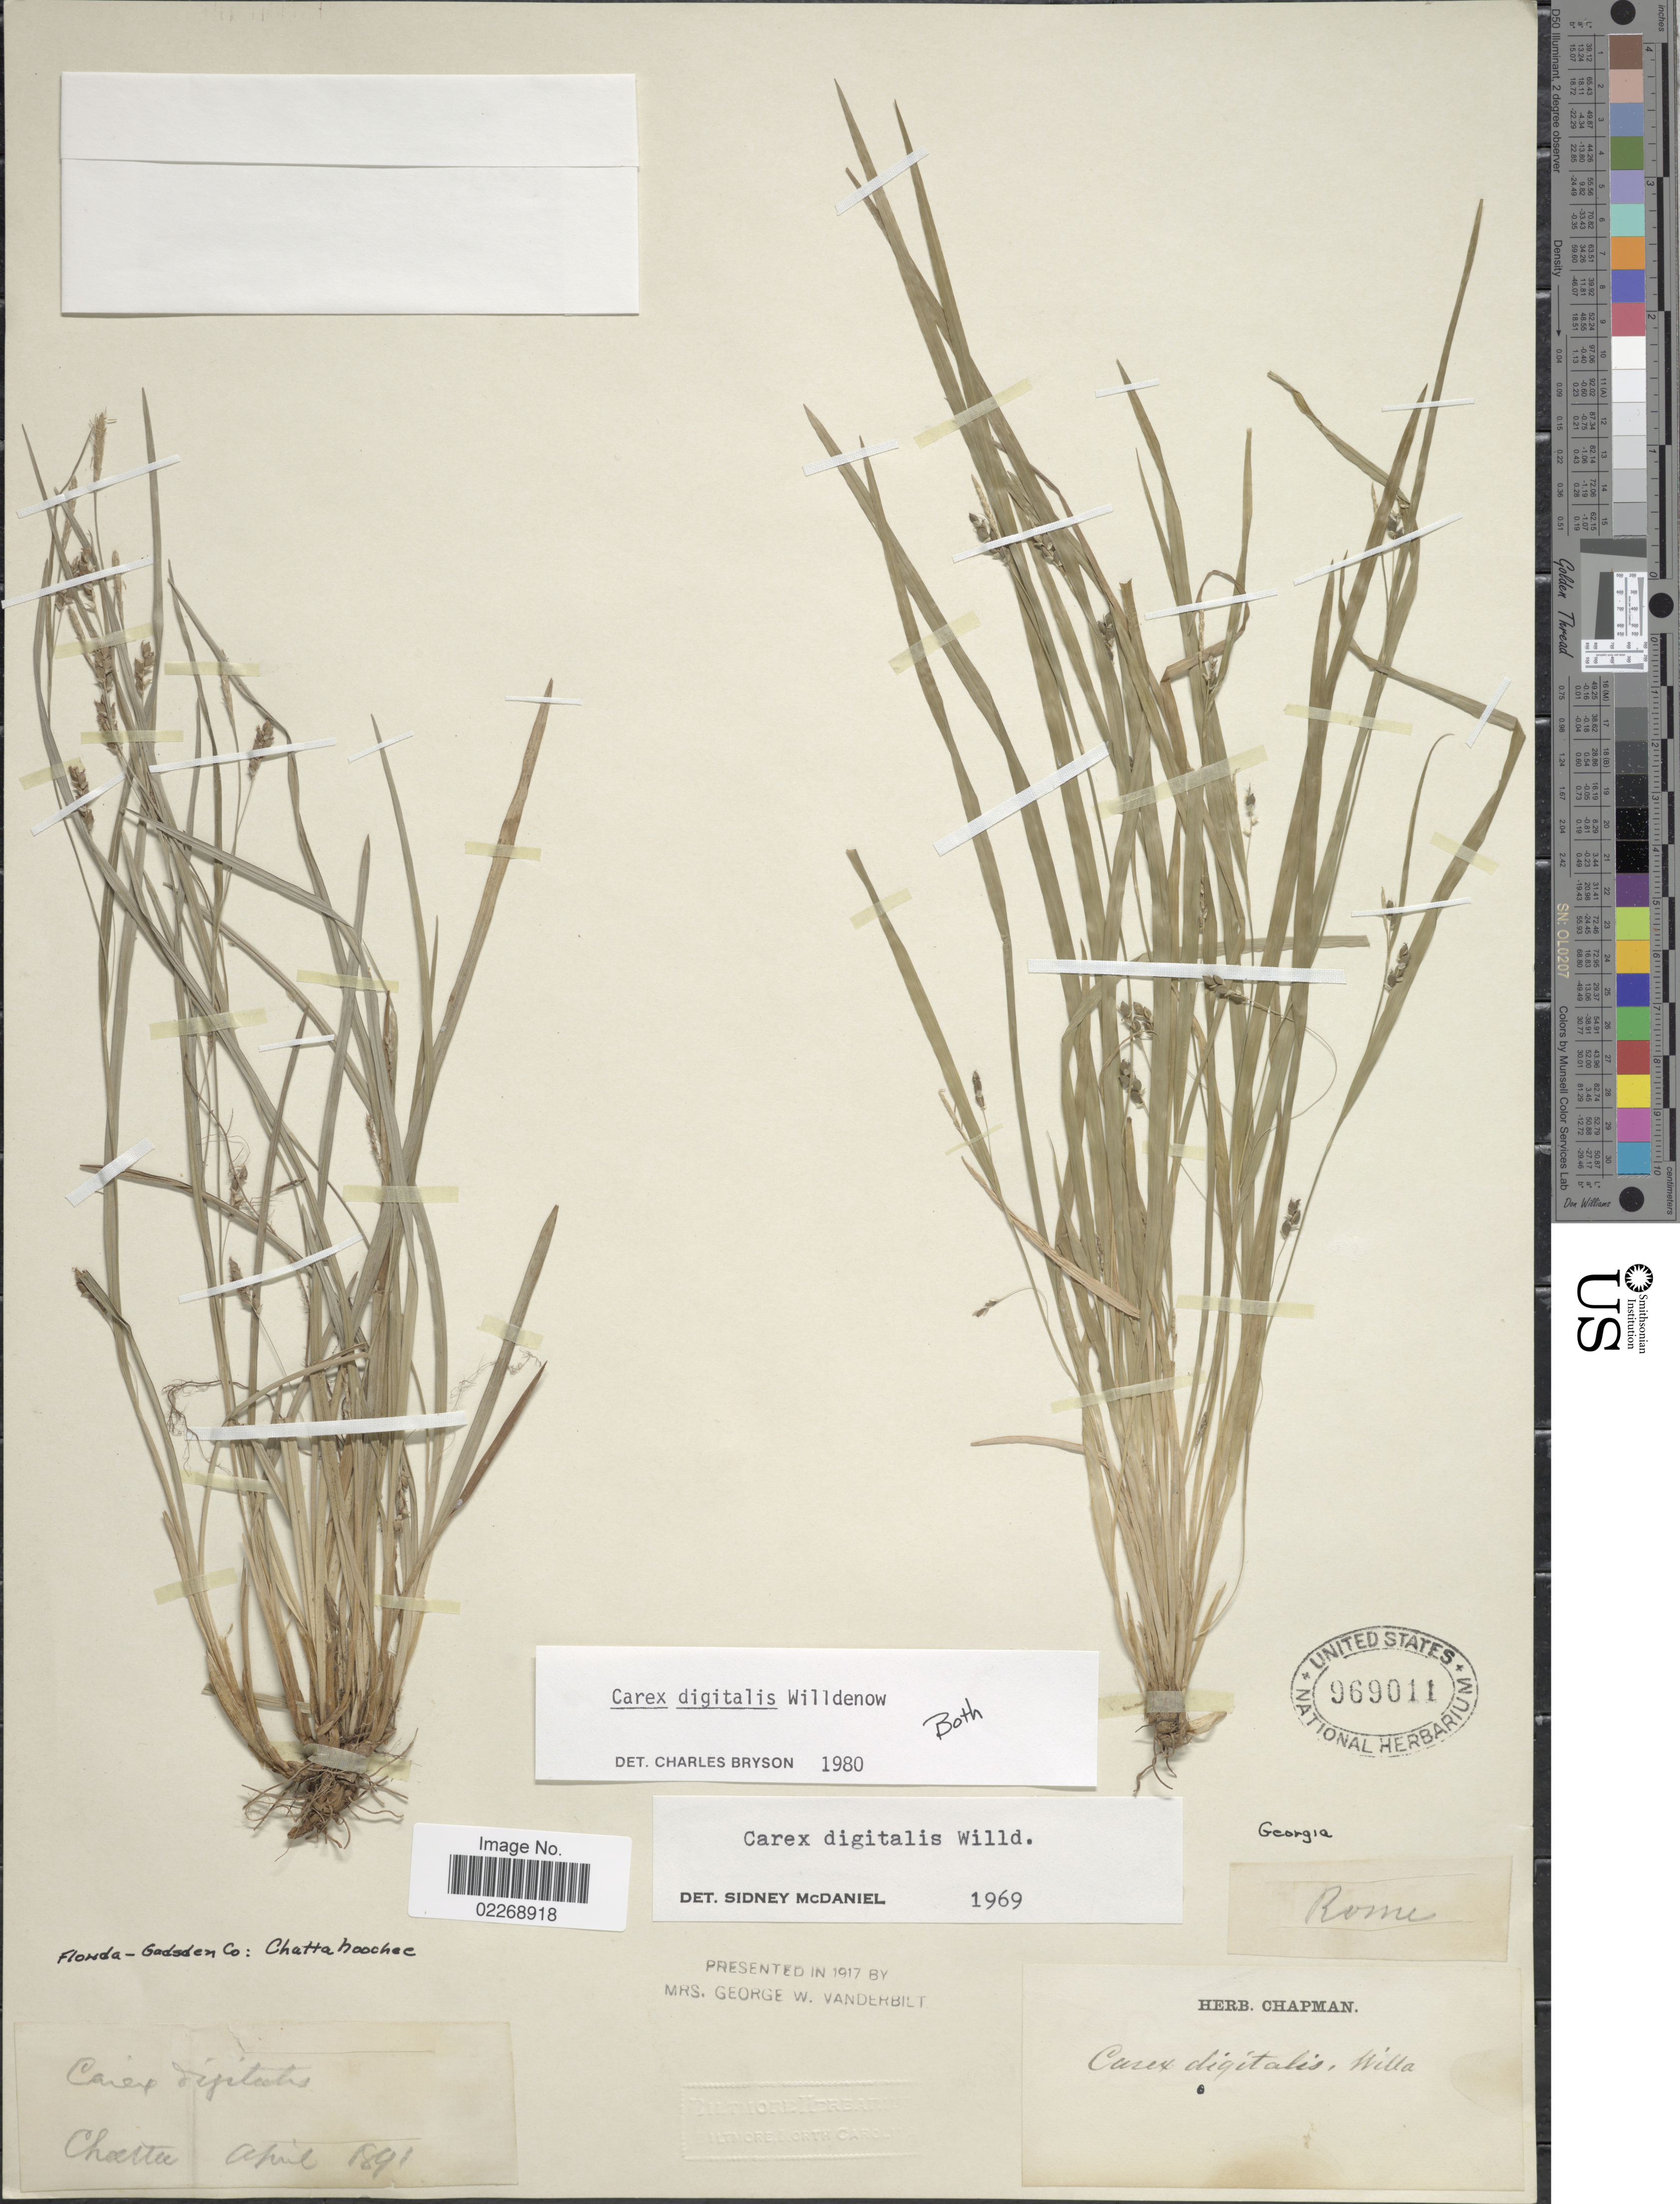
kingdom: Plantae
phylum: Tracheophyta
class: Liliopsida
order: Poales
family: Cyperaceae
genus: Carex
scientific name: Carex digitalis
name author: Willd.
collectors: ex herb. Chapman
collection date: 1891-04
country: United States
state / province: Florida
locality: Gadsden Co: Chattahoochee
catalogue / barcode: US 969011